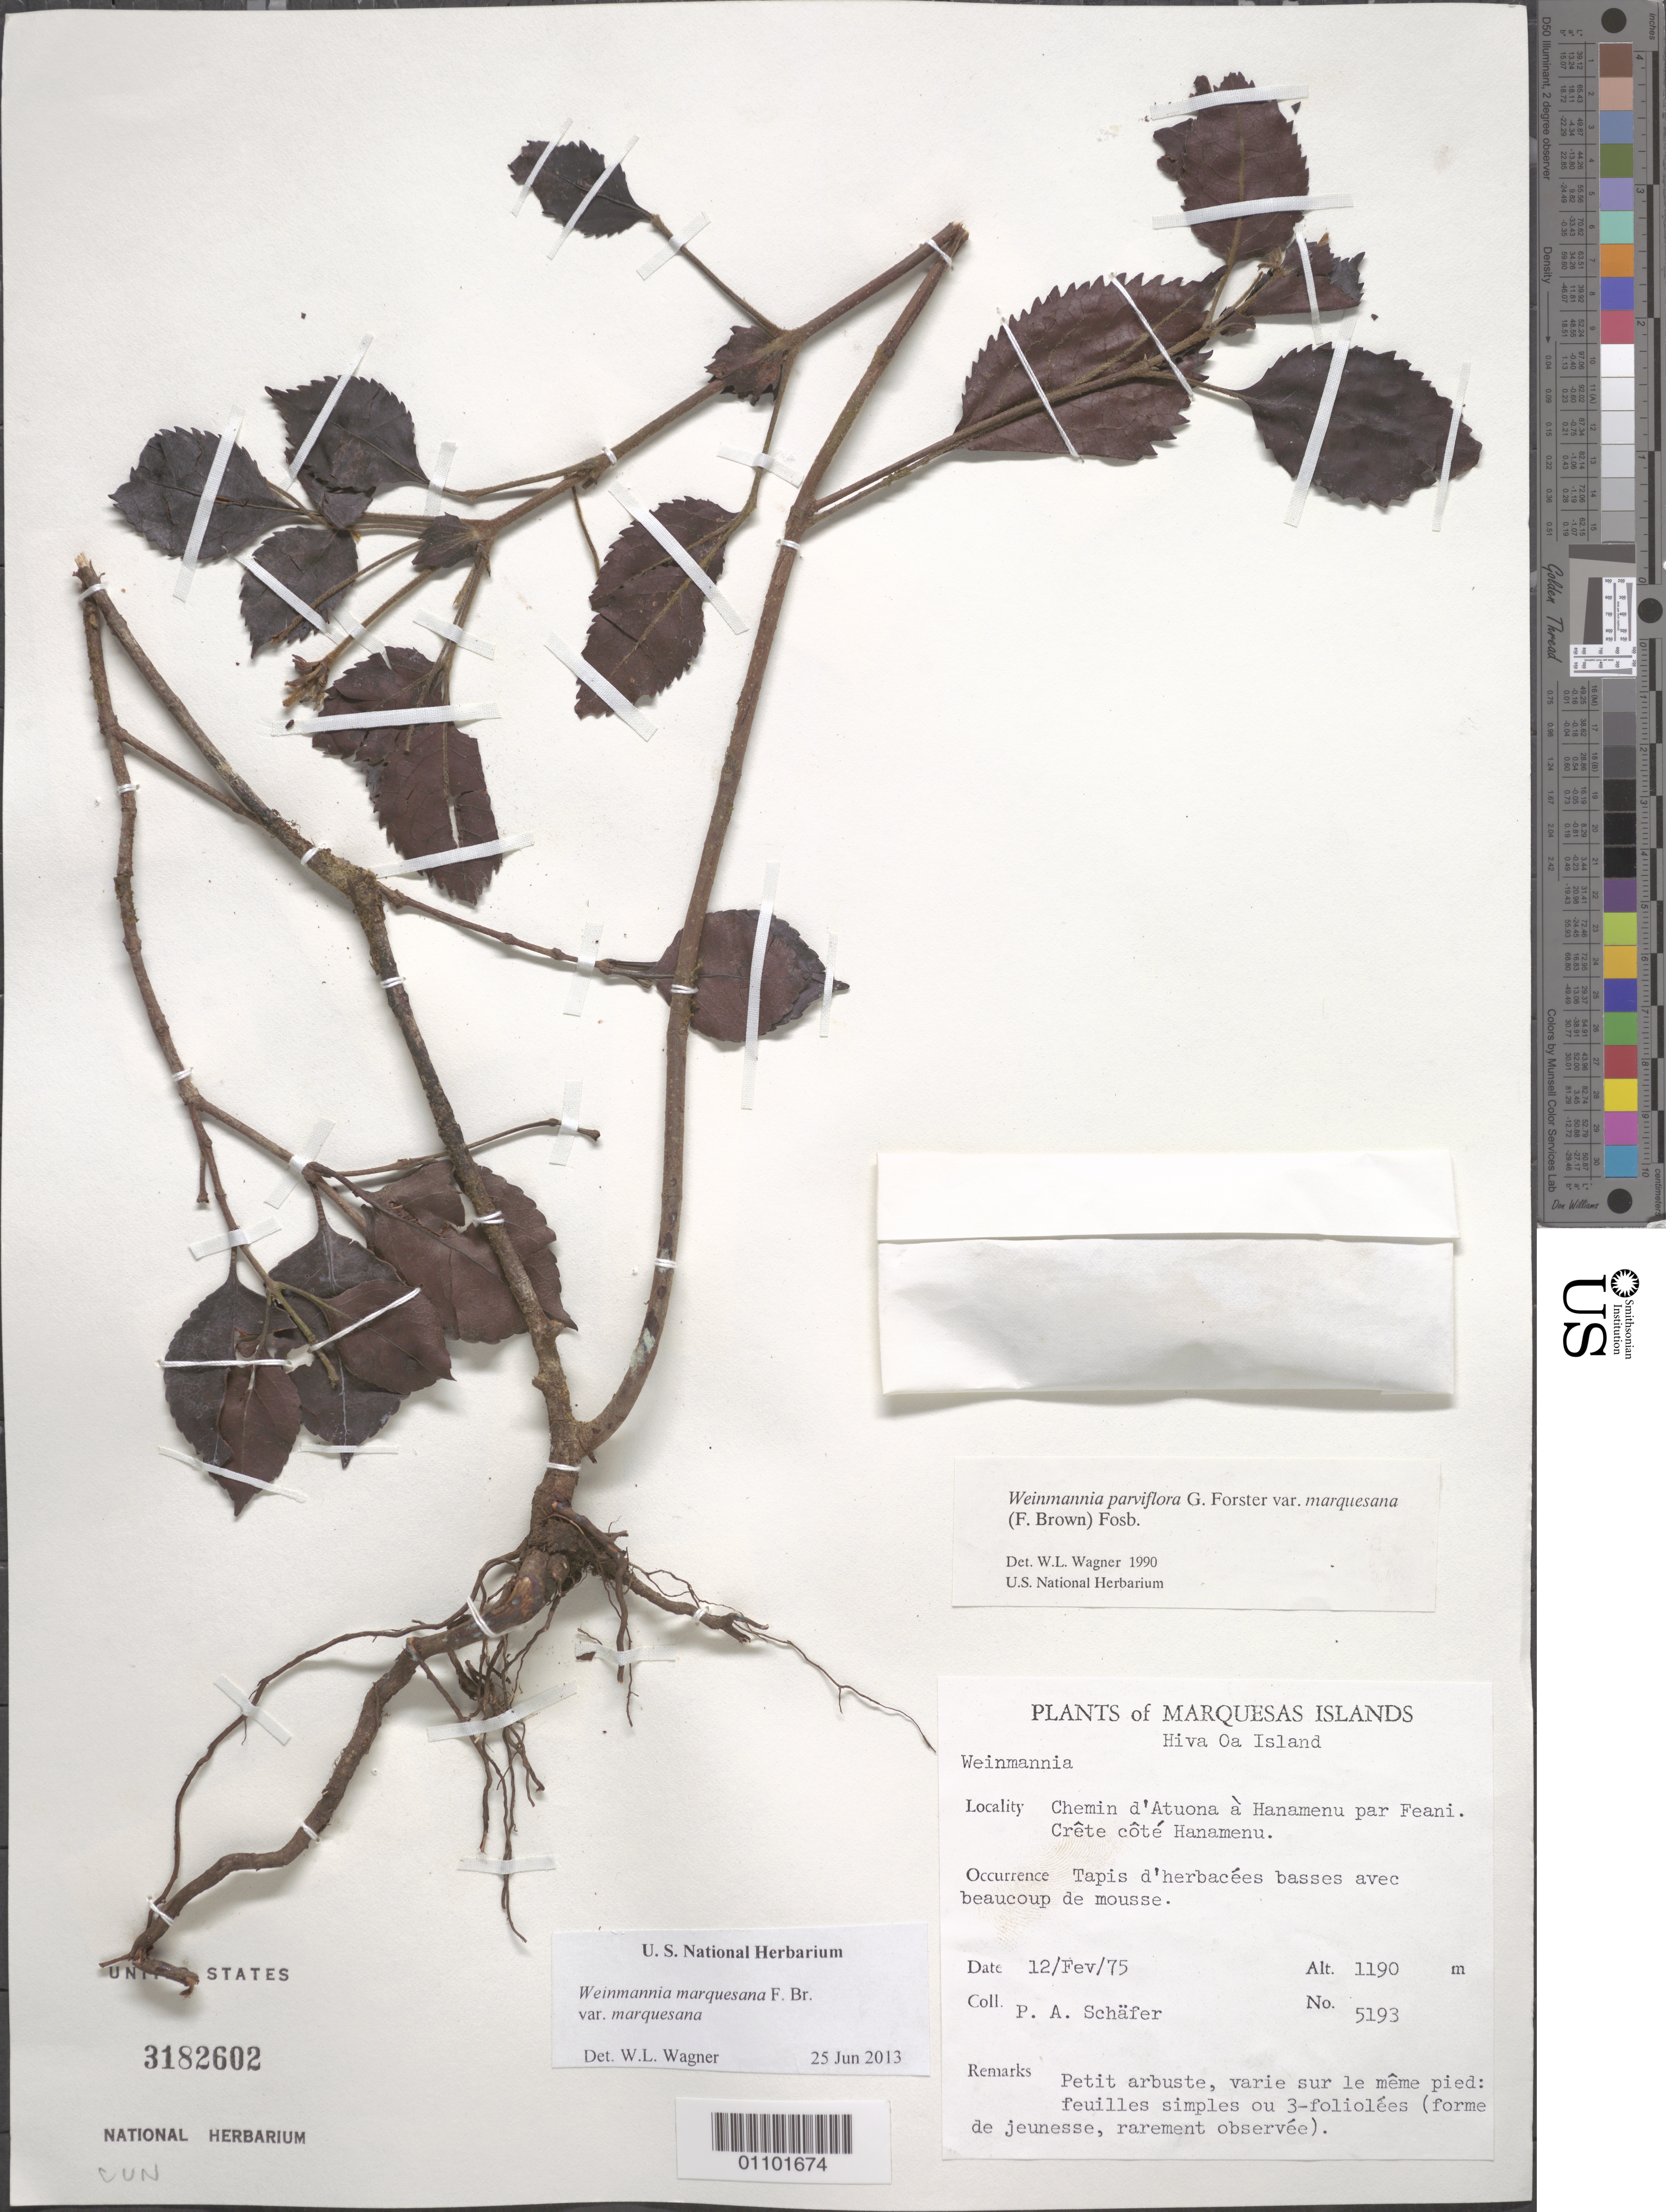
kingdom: Plantae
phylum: Tracheophyta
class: Magnoliopsida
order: Oxalidales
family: Cunoniaceae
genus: Pterophylla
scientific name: Pterophylla marquesana var. marquesana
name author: (F. Br.) Pillon & H.C. Hopkins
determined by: Wagner, W. L., (BOT), Smithsonian Institution - National Museum of Natural History (UNITED STATES)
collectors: P. A. Schäfer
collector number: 5193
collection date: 1975-02-12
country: French Polynesia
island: Hiva Oa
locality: Chemin d'Hanamenu par Feani, crête côté Hanamenu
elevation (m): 1190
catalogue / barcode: US 3182602